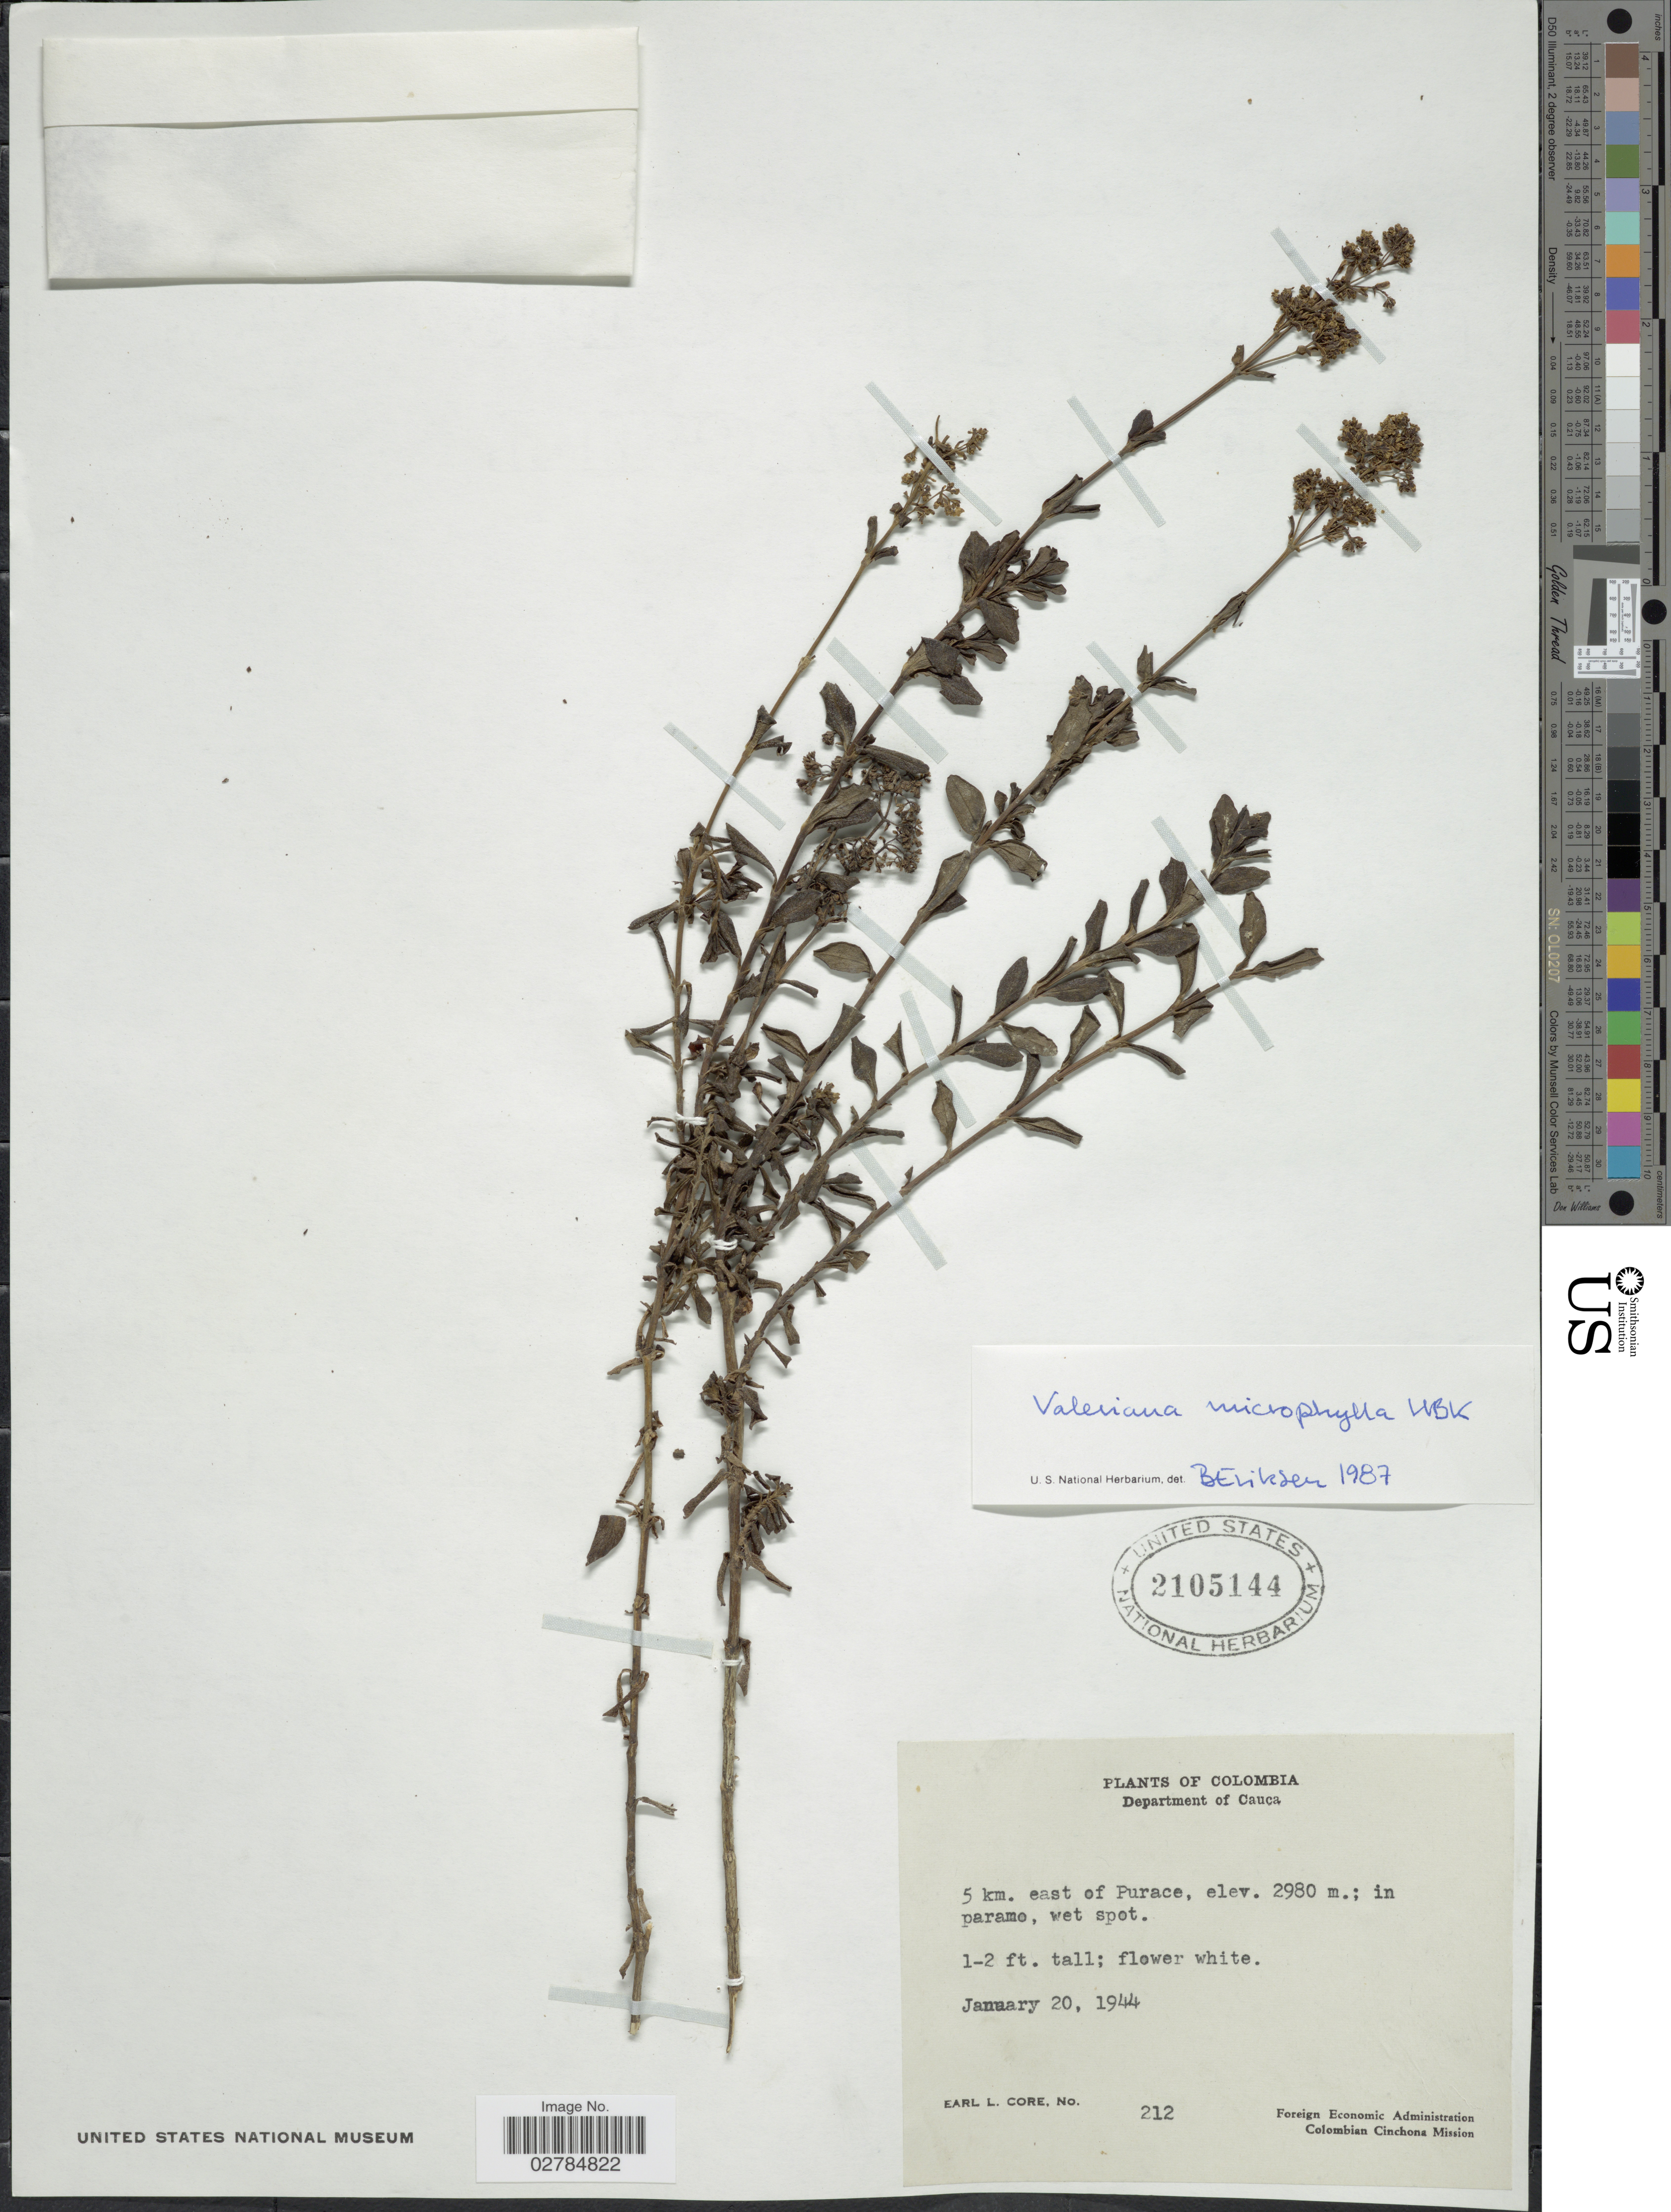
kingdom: Plantae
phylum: Tracheophyta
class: Magnoliopsida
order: Dipsacales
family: Caprifoliaceae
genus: Valeriana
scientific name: Valeriana microphylla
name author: Kunth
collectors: E. L. Core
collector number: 212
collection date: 1944-01-20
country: Colombia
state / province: Cauca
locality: Department of Cauca. 5 km. east of Purace.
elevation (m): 2980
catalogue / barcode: US 2105144